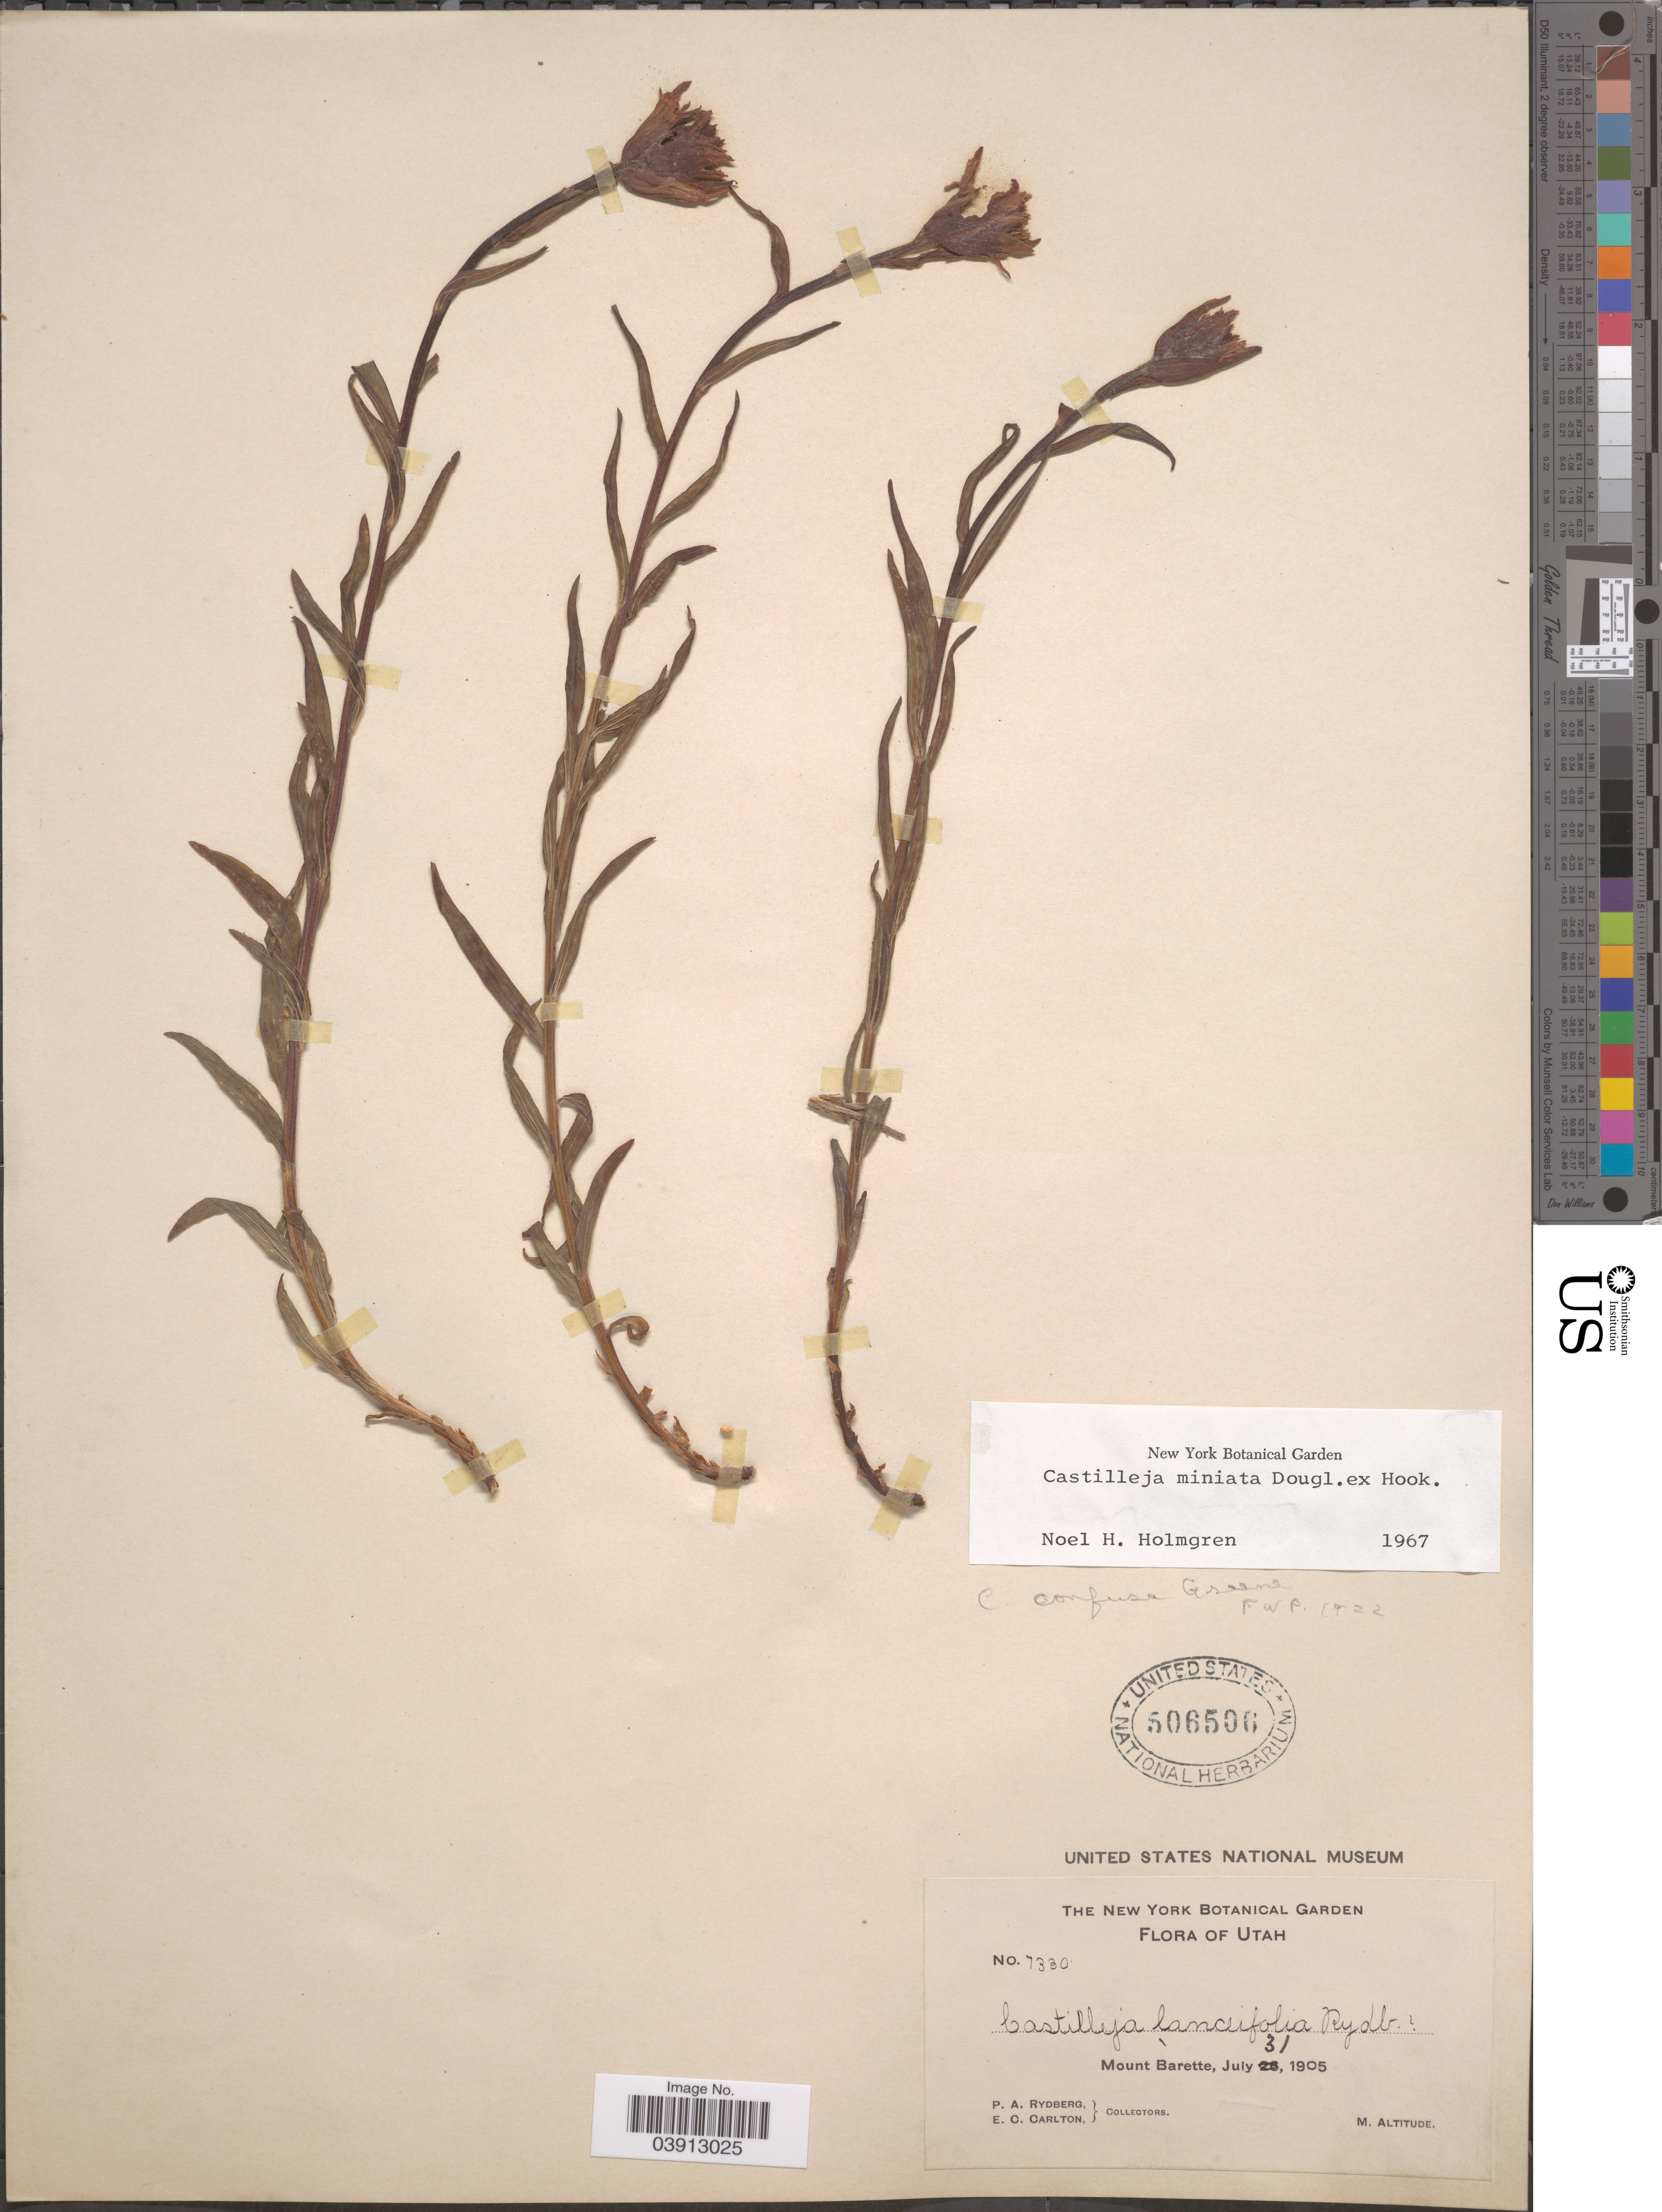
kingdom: Plantae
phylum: Tracheophyta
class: Magnoliopsida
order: Lamiales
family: Orobanchaceae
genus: Castilleja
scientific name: Castilleja miniata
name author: Douglas ex Hook.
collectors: P. A. Rydberg & E. Carlton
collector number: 7330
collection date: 1905-07-31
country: United States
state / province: Utah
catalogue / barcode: US 506506